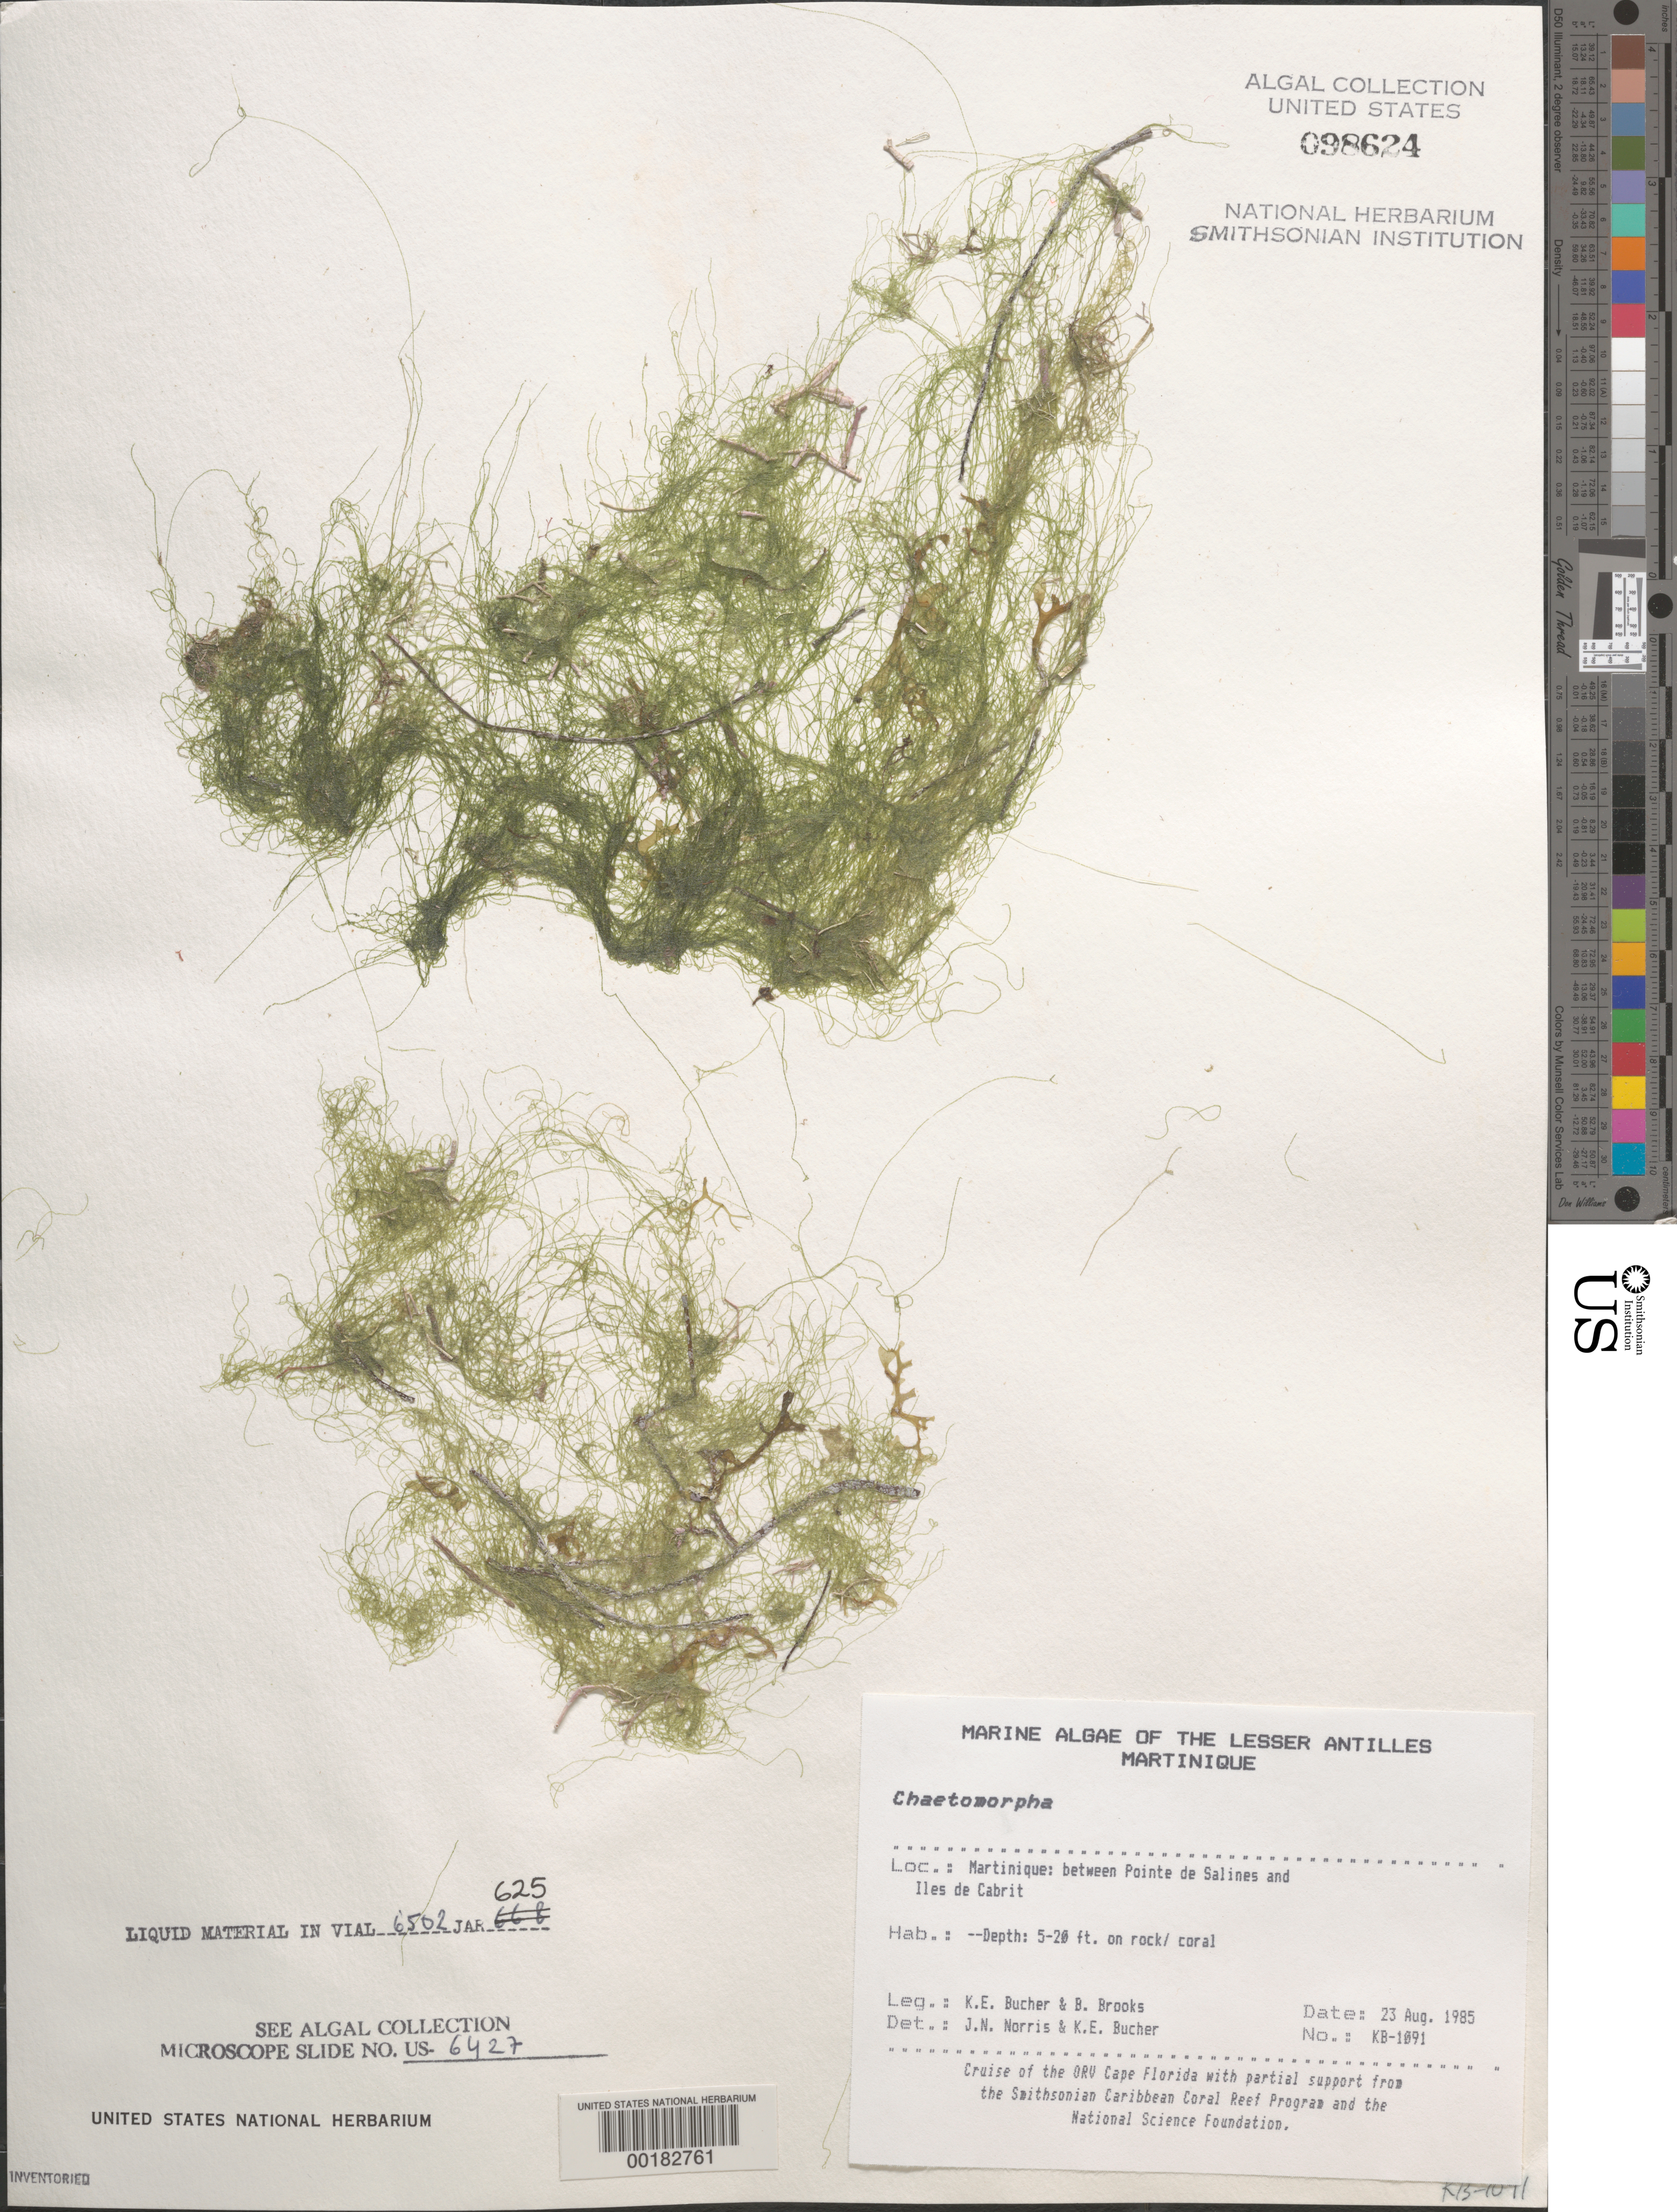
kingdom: Plantae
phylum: Chlorophyta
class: Ulvophyceae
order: Cladophorales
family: Cladophoraceae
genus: Chaetomorpha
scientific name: Chaetomorpha sp.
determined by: Norris, J. N.; Bucher, K. E.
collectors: K. E. Bucher & B. Brooks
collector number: Kb-1091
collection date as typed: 23 Aug 1985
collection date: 1985-08-23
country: Martinique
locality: Between Pointe de Salines and Iles de Cabrit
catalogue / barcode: US 98624